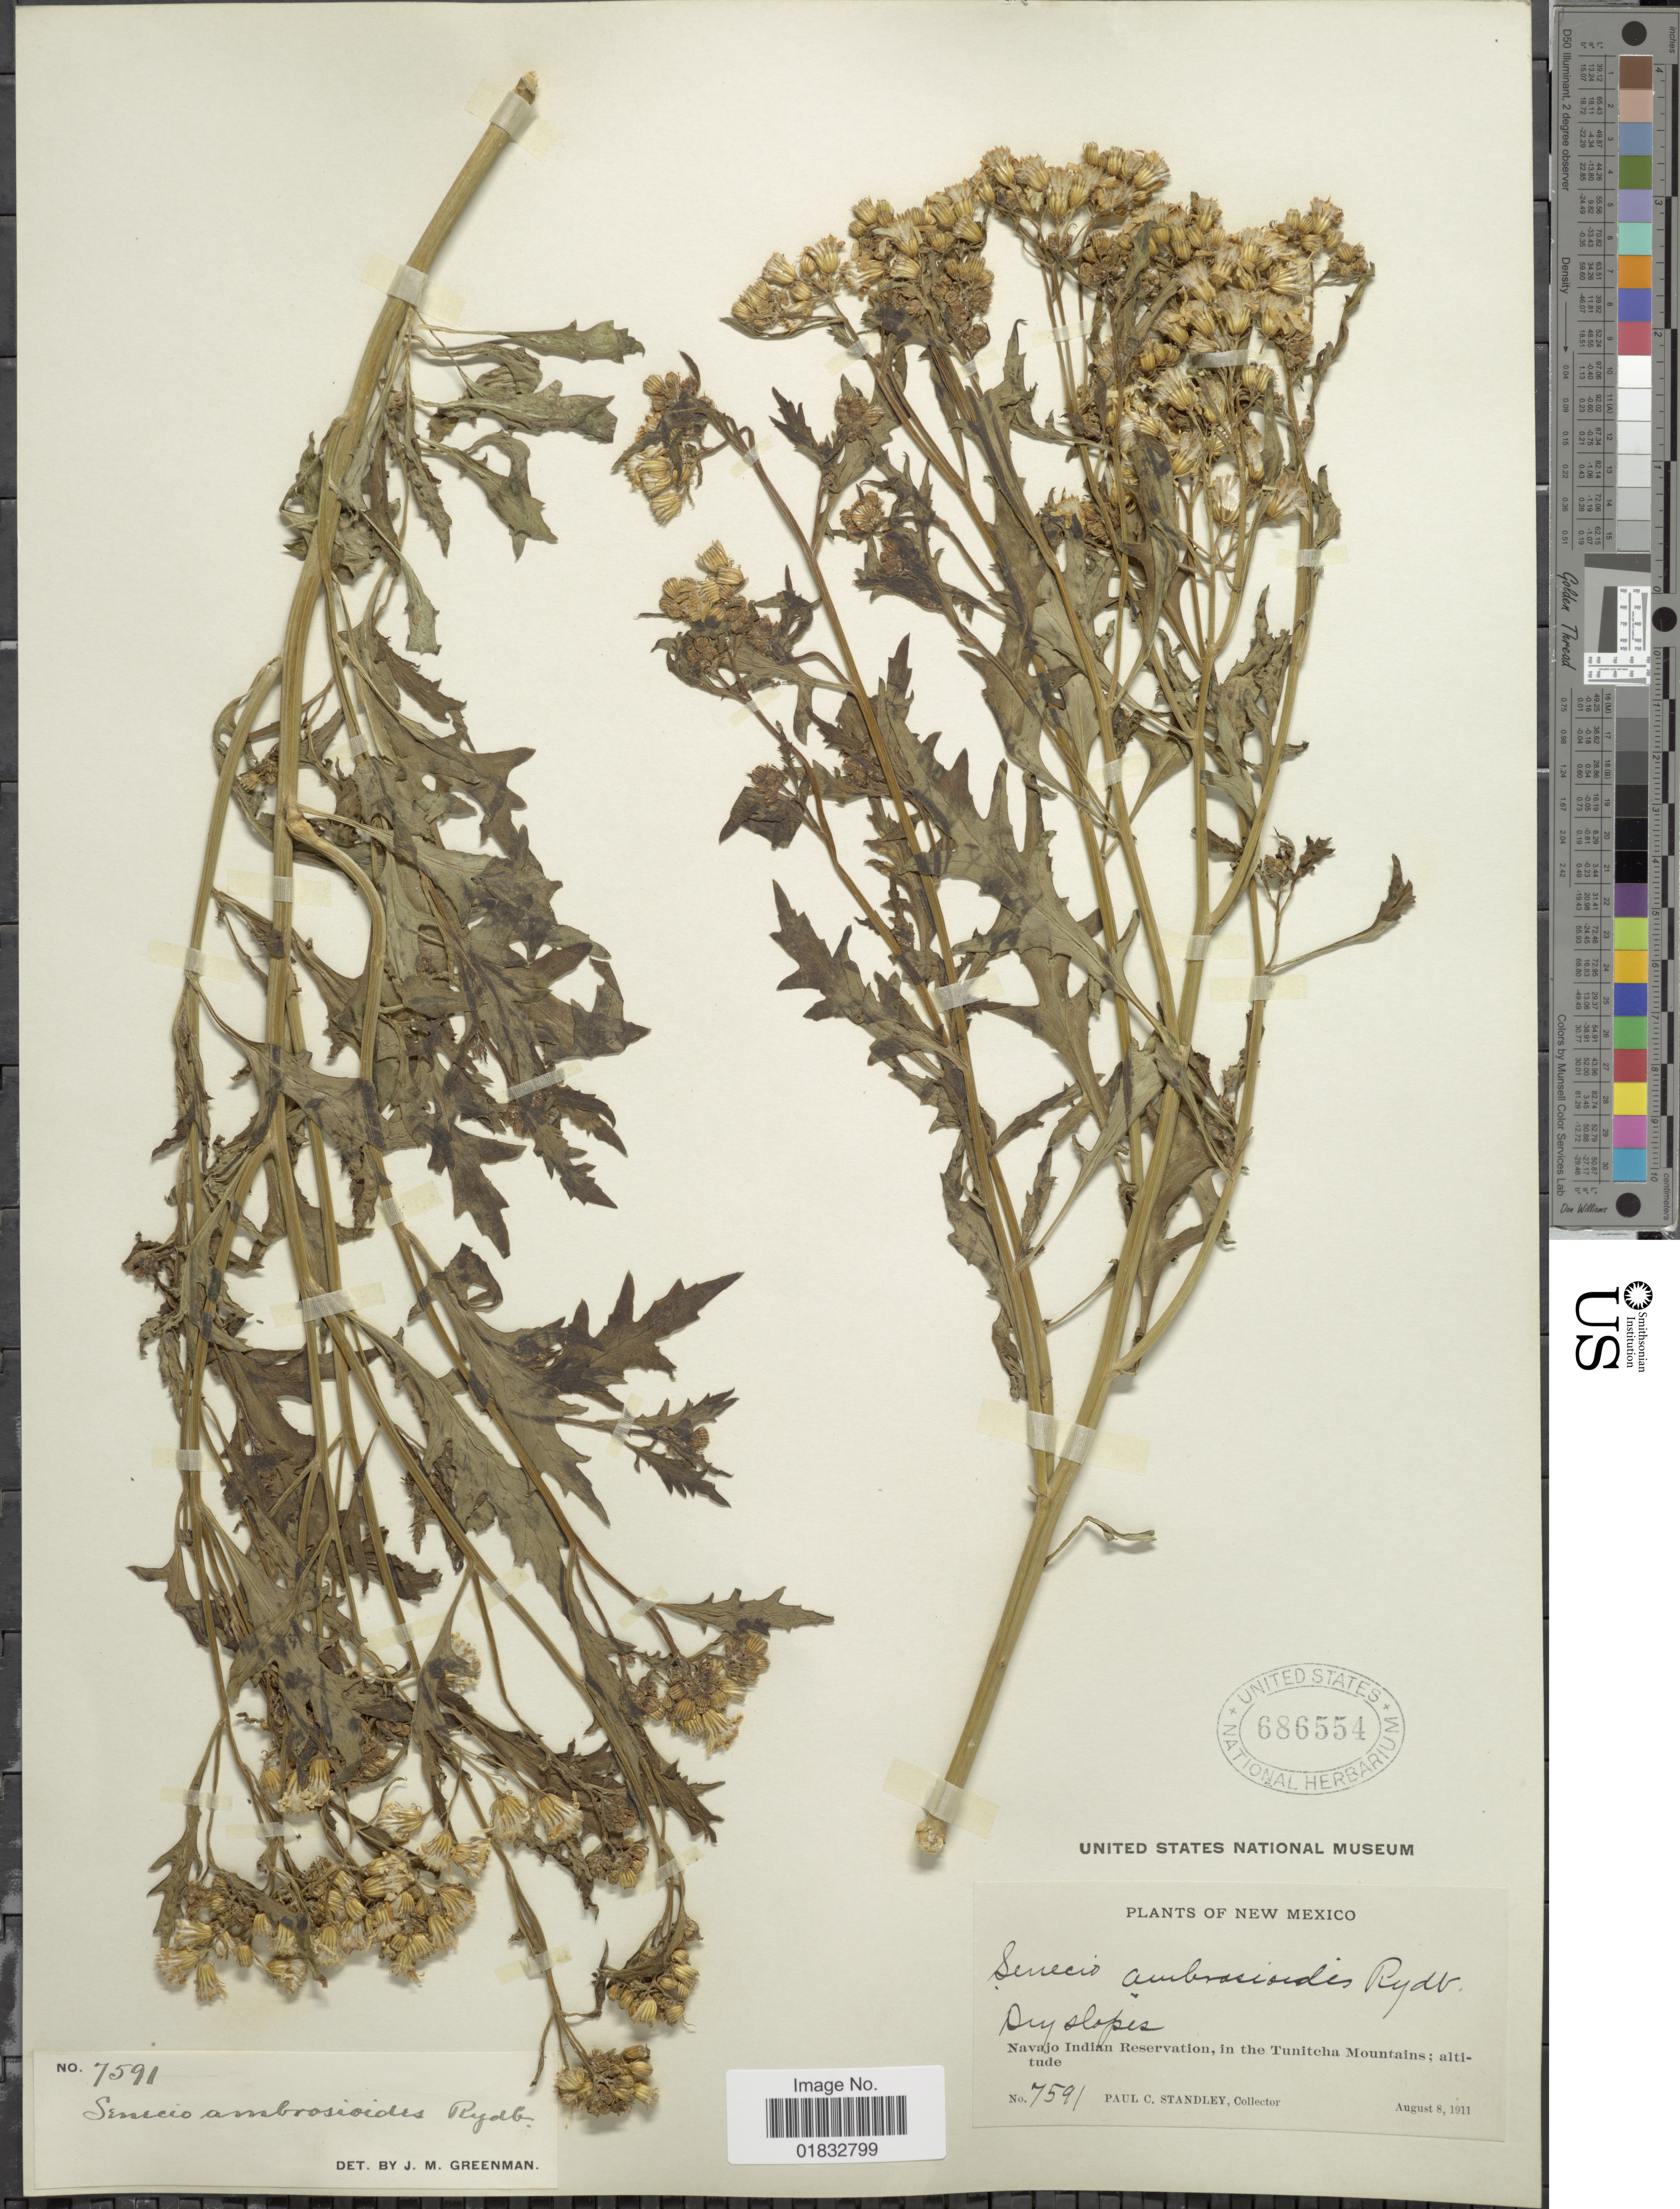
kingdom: Plantae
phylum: Tracheophyta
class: Magnoliopsida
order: Asterales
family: Asteraceae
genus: Senecio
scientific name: Senecio eremophilus var. kingii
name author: (Rydb.) Greenm.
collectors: P. C. Standley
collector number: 7591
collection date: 1911-08-08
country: United States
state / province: New Mexico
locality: Dry slopes, Navajo Indian Reservation, in the Tunitcha Mountains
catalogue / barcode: US 686554